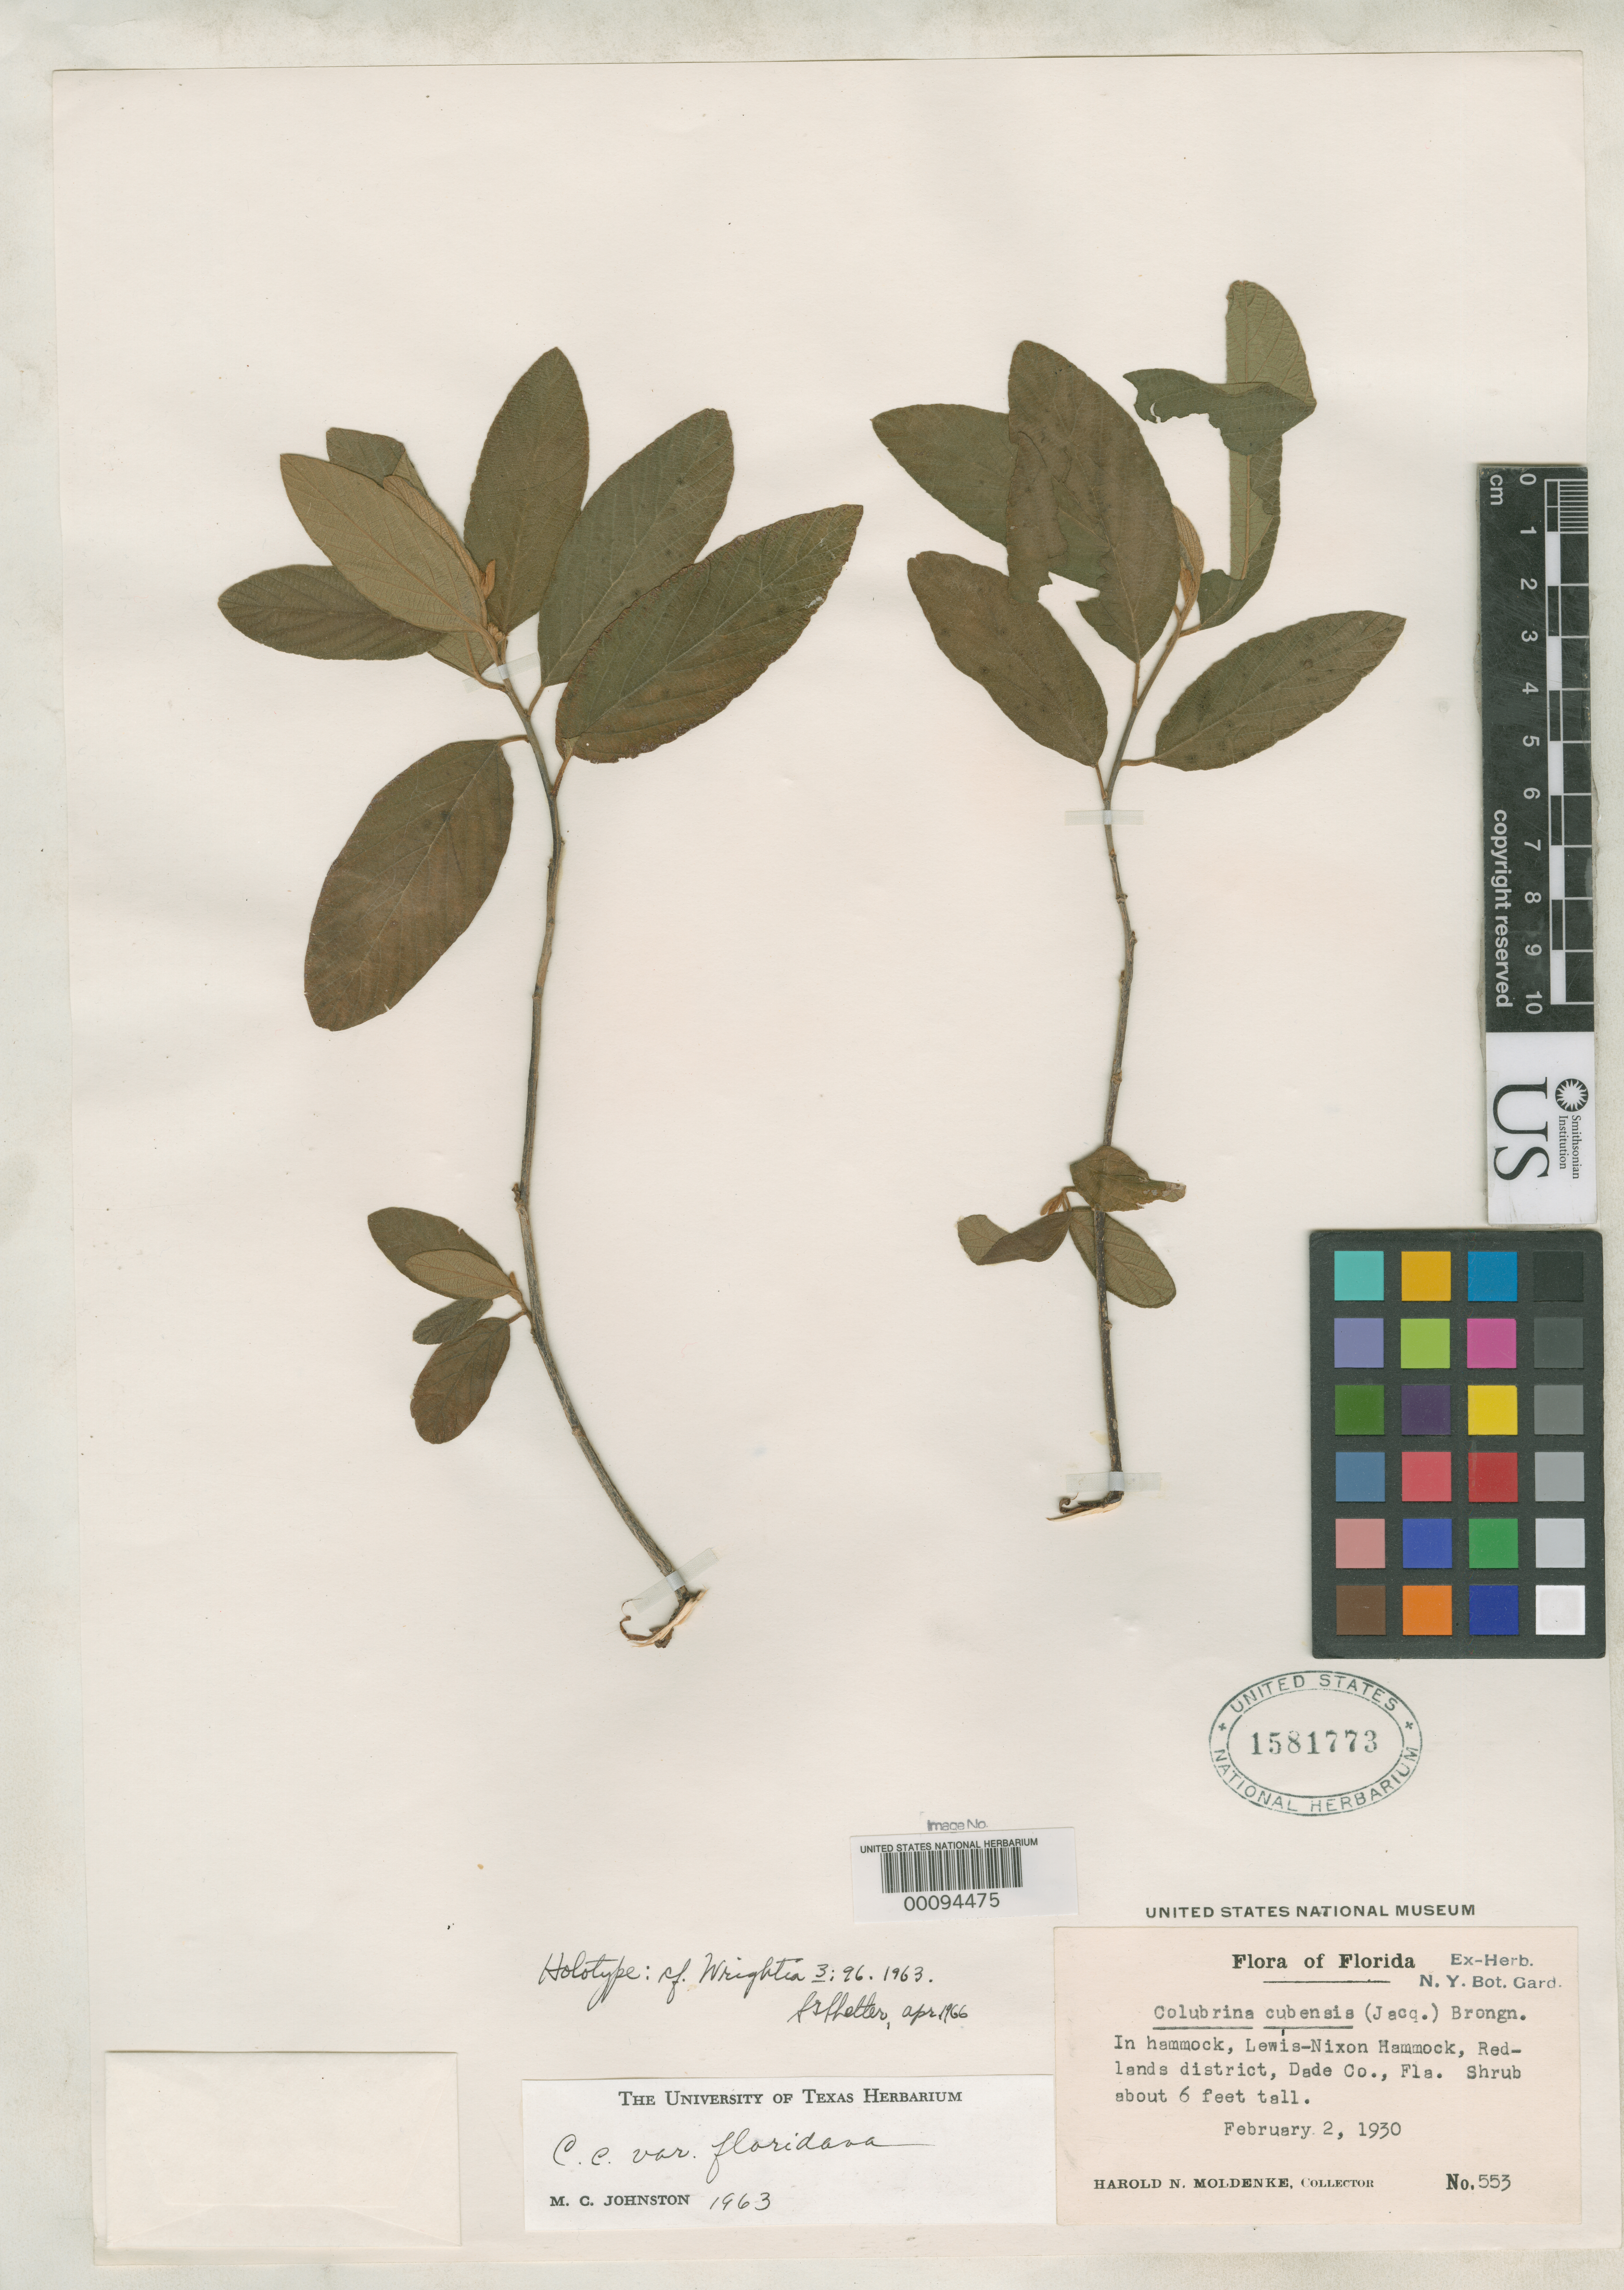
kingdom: Plantae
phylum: Tracheophyta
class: Magnoliopsida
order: Rosales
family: Rhamnaceae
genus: Colubrina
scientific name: Colubrina cubensis var. floridana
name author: M.C. Johnst.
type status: Holotype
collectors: H. N. Moldenke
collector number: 553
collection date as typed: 02 Feb 1930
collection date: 1930-02-02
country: United States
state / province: Florida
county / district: Dade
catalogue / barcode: US 1581773